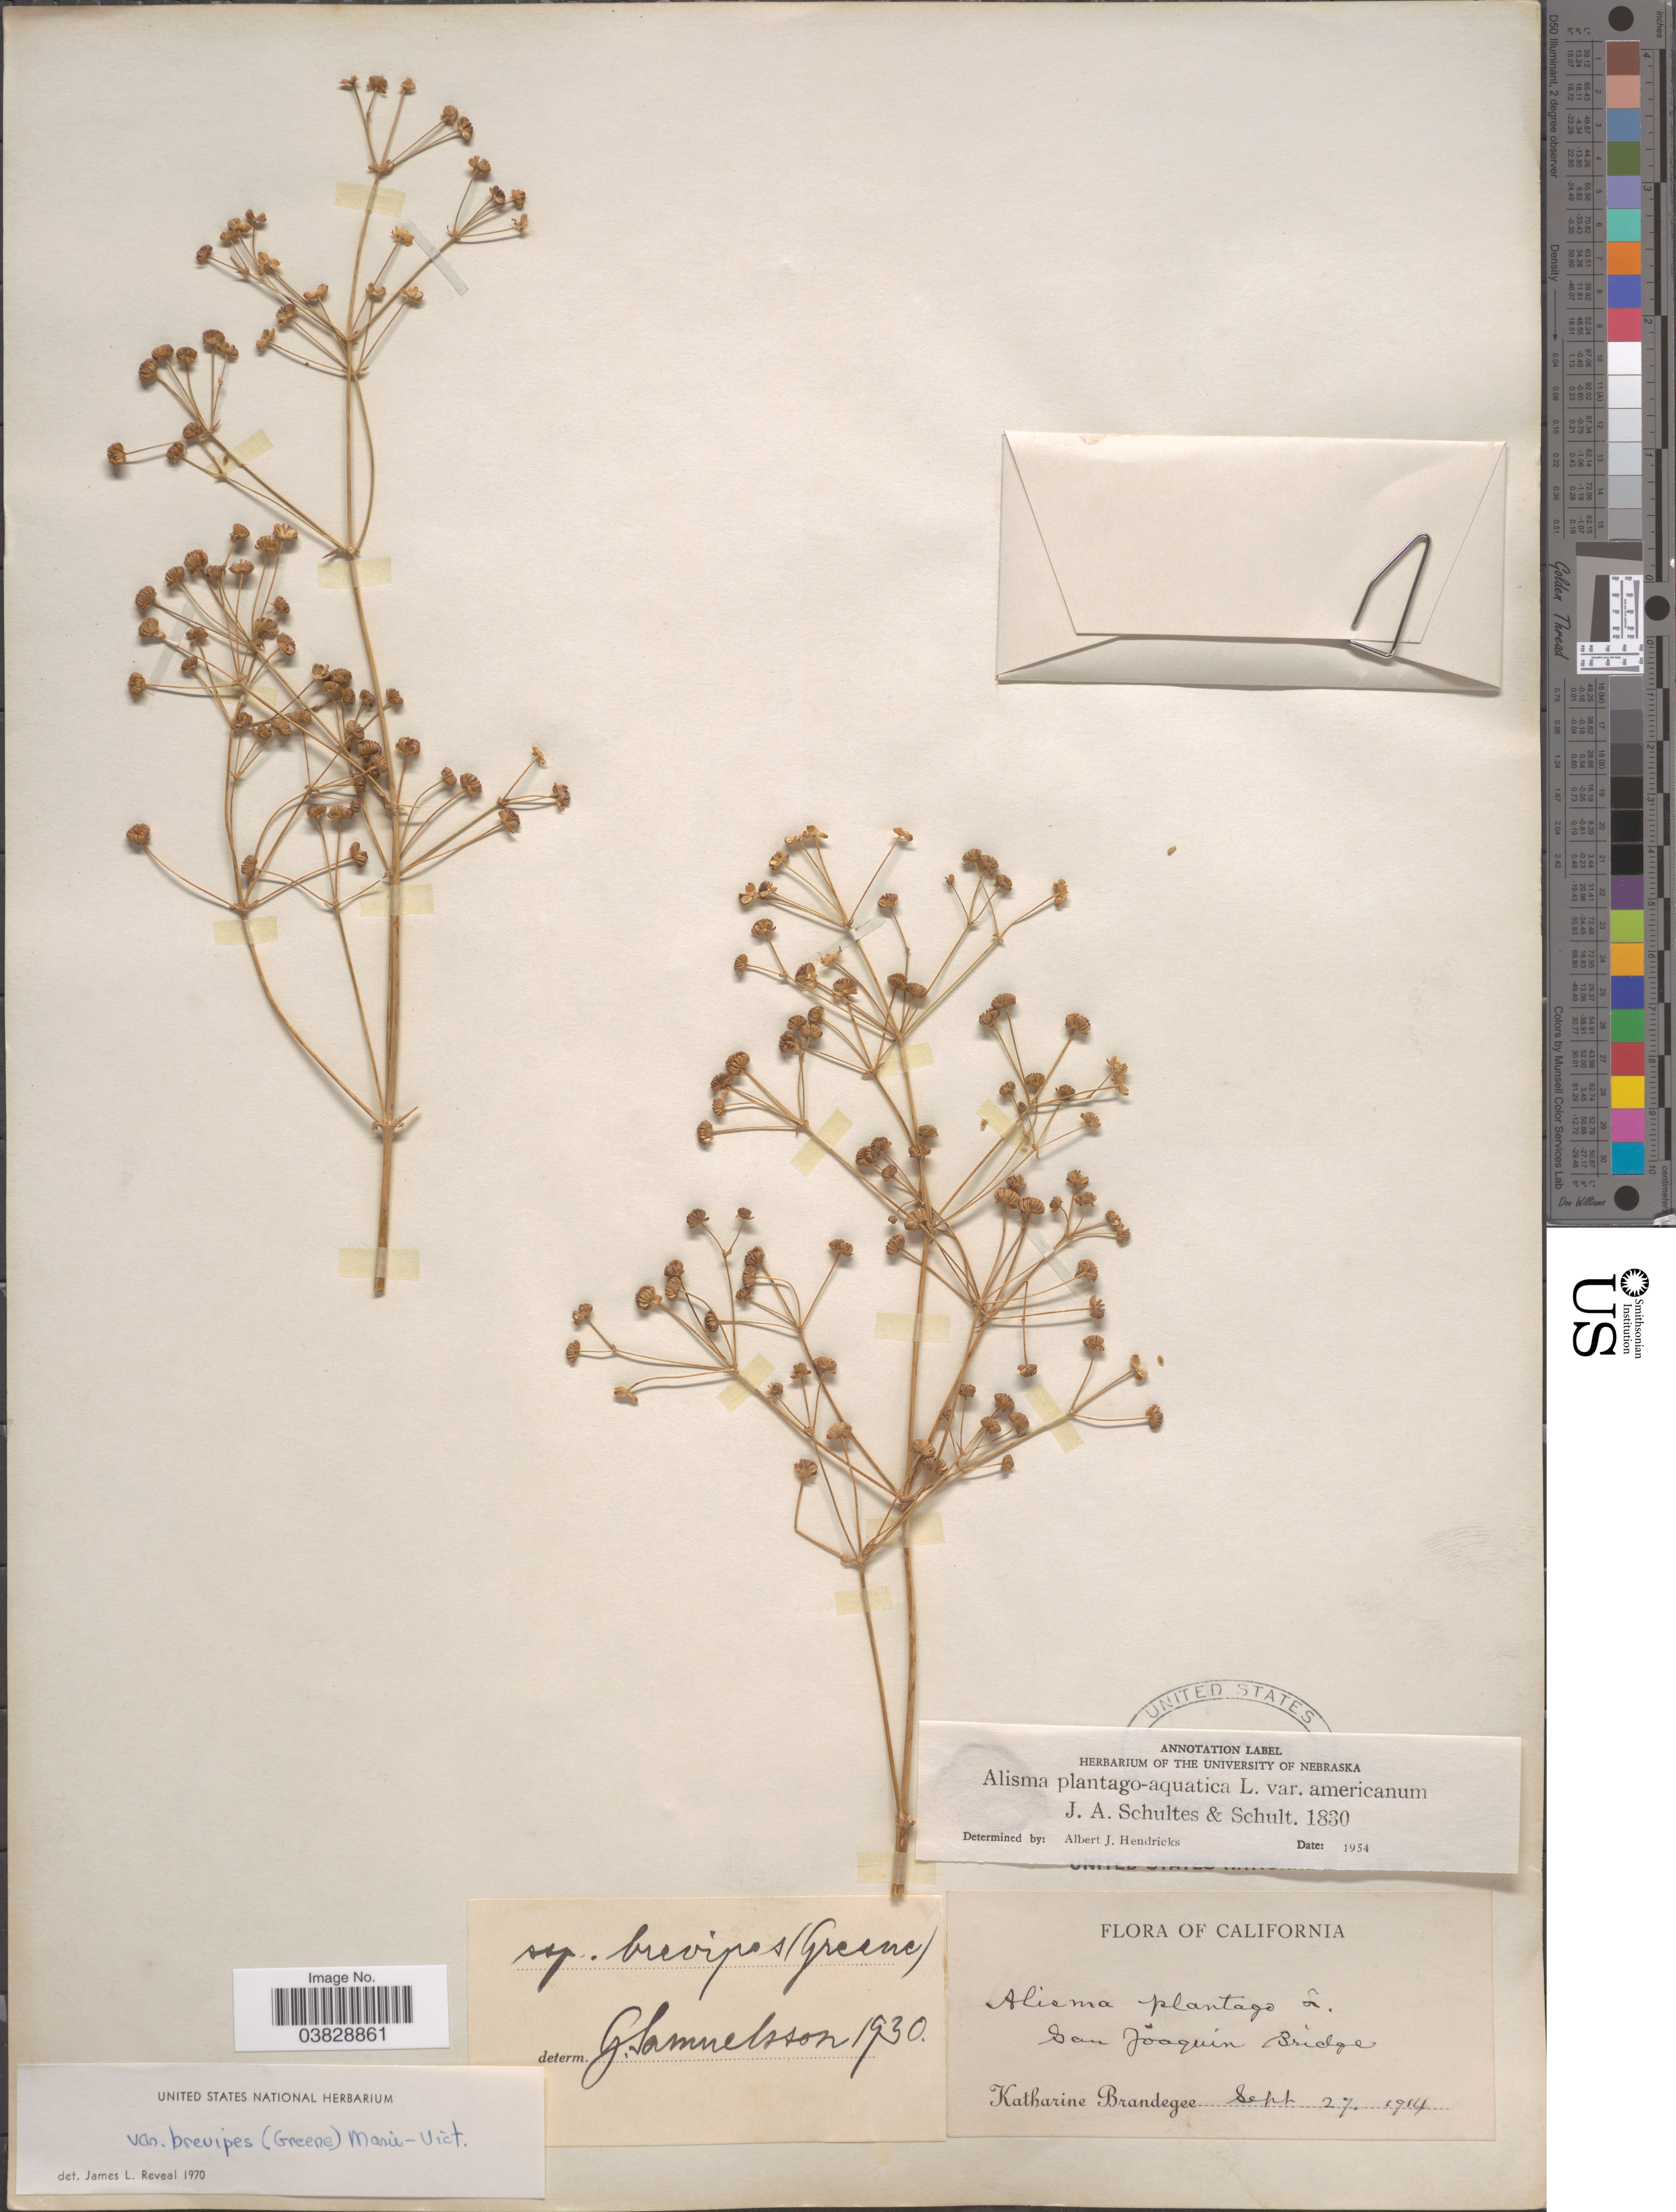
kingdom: Plantae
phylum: Tracheophyta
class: Liliopsida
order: Alismatales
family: Alismataceae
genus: Alisma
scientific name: Alisma plantago-aquatica var. americanum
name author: L.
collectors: M. K. Brandegee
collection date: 1914-09-27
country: United States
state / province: California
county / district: San Joaquin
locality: San Joaquin Bridge.